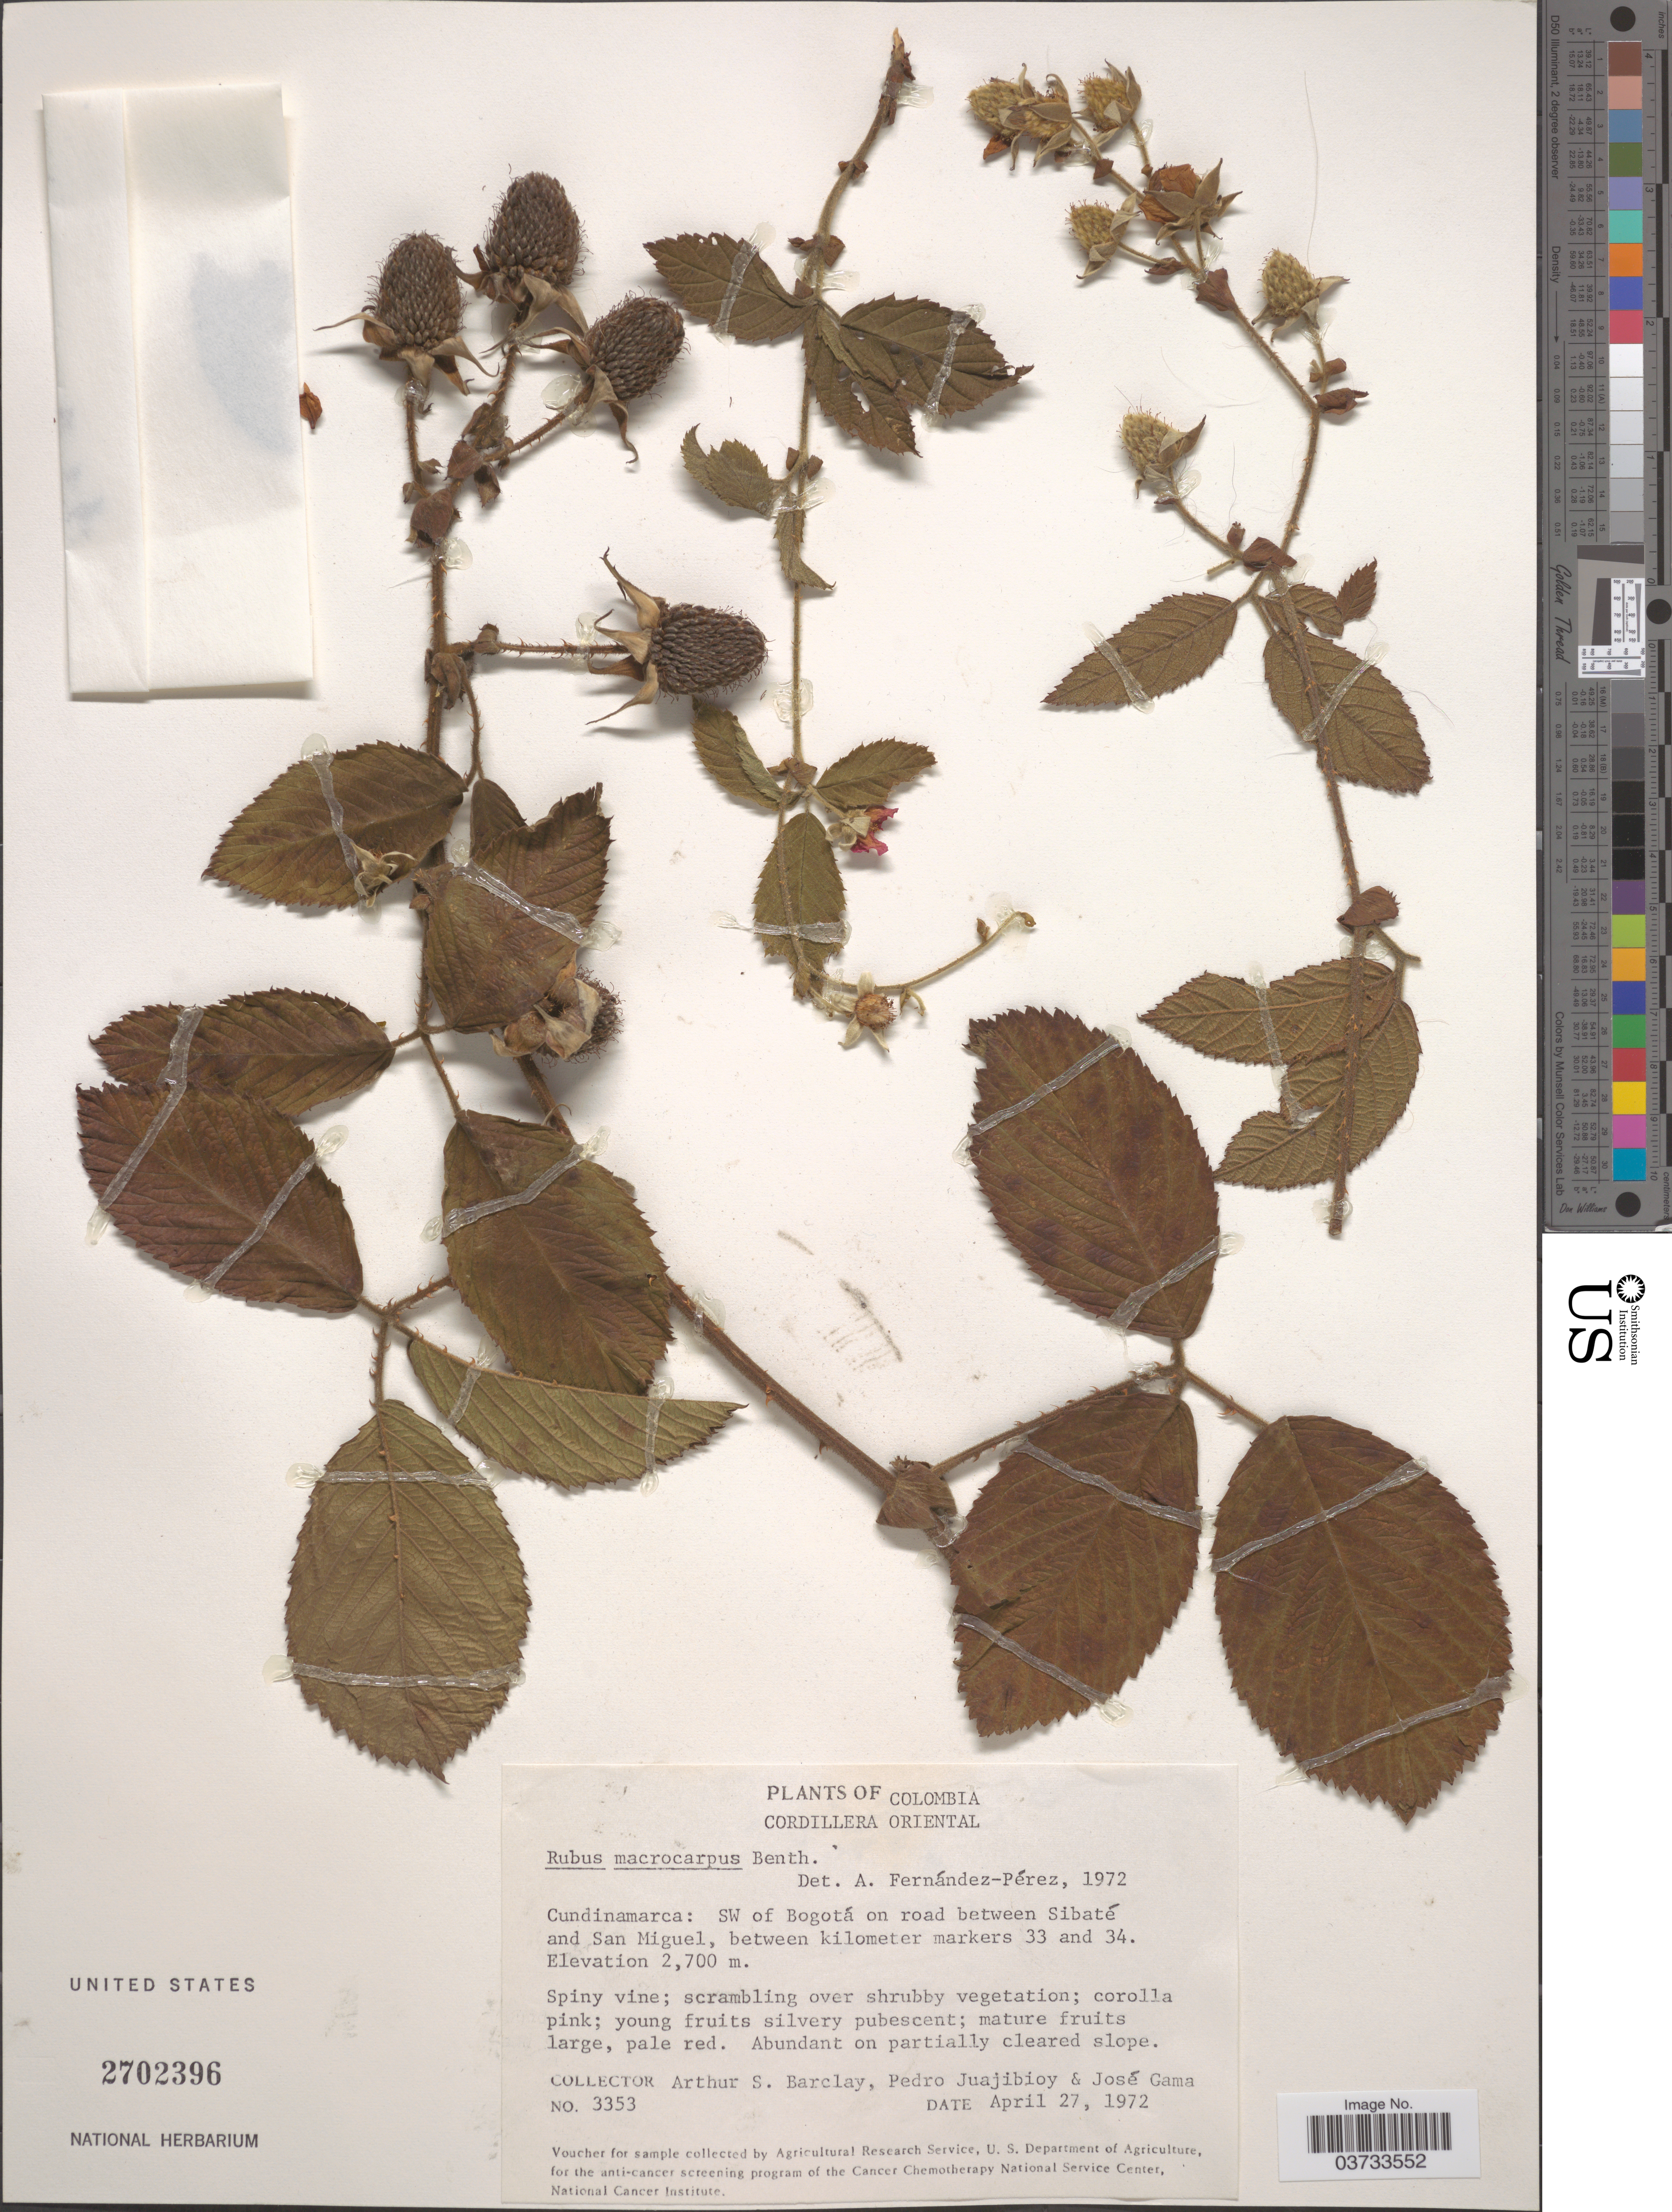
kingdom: Plantae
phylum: Tracheophyta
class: Magnoliopsida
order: Rosales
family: Rosaceae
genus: Rubus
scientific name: Rubus macrocarpus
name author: King ex C.B. Clarke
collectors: A. S. Barclay, P. Juajibioy & J. Gama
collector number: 3353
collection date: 1972-04-27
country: Colombia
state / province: Cundinamarca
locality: Cordillera Oriental. SW of Bogotá on road between Sibaté and San Miguel, between kilometer markers 33 and 34.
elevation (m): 2700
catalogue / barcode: US 2702396